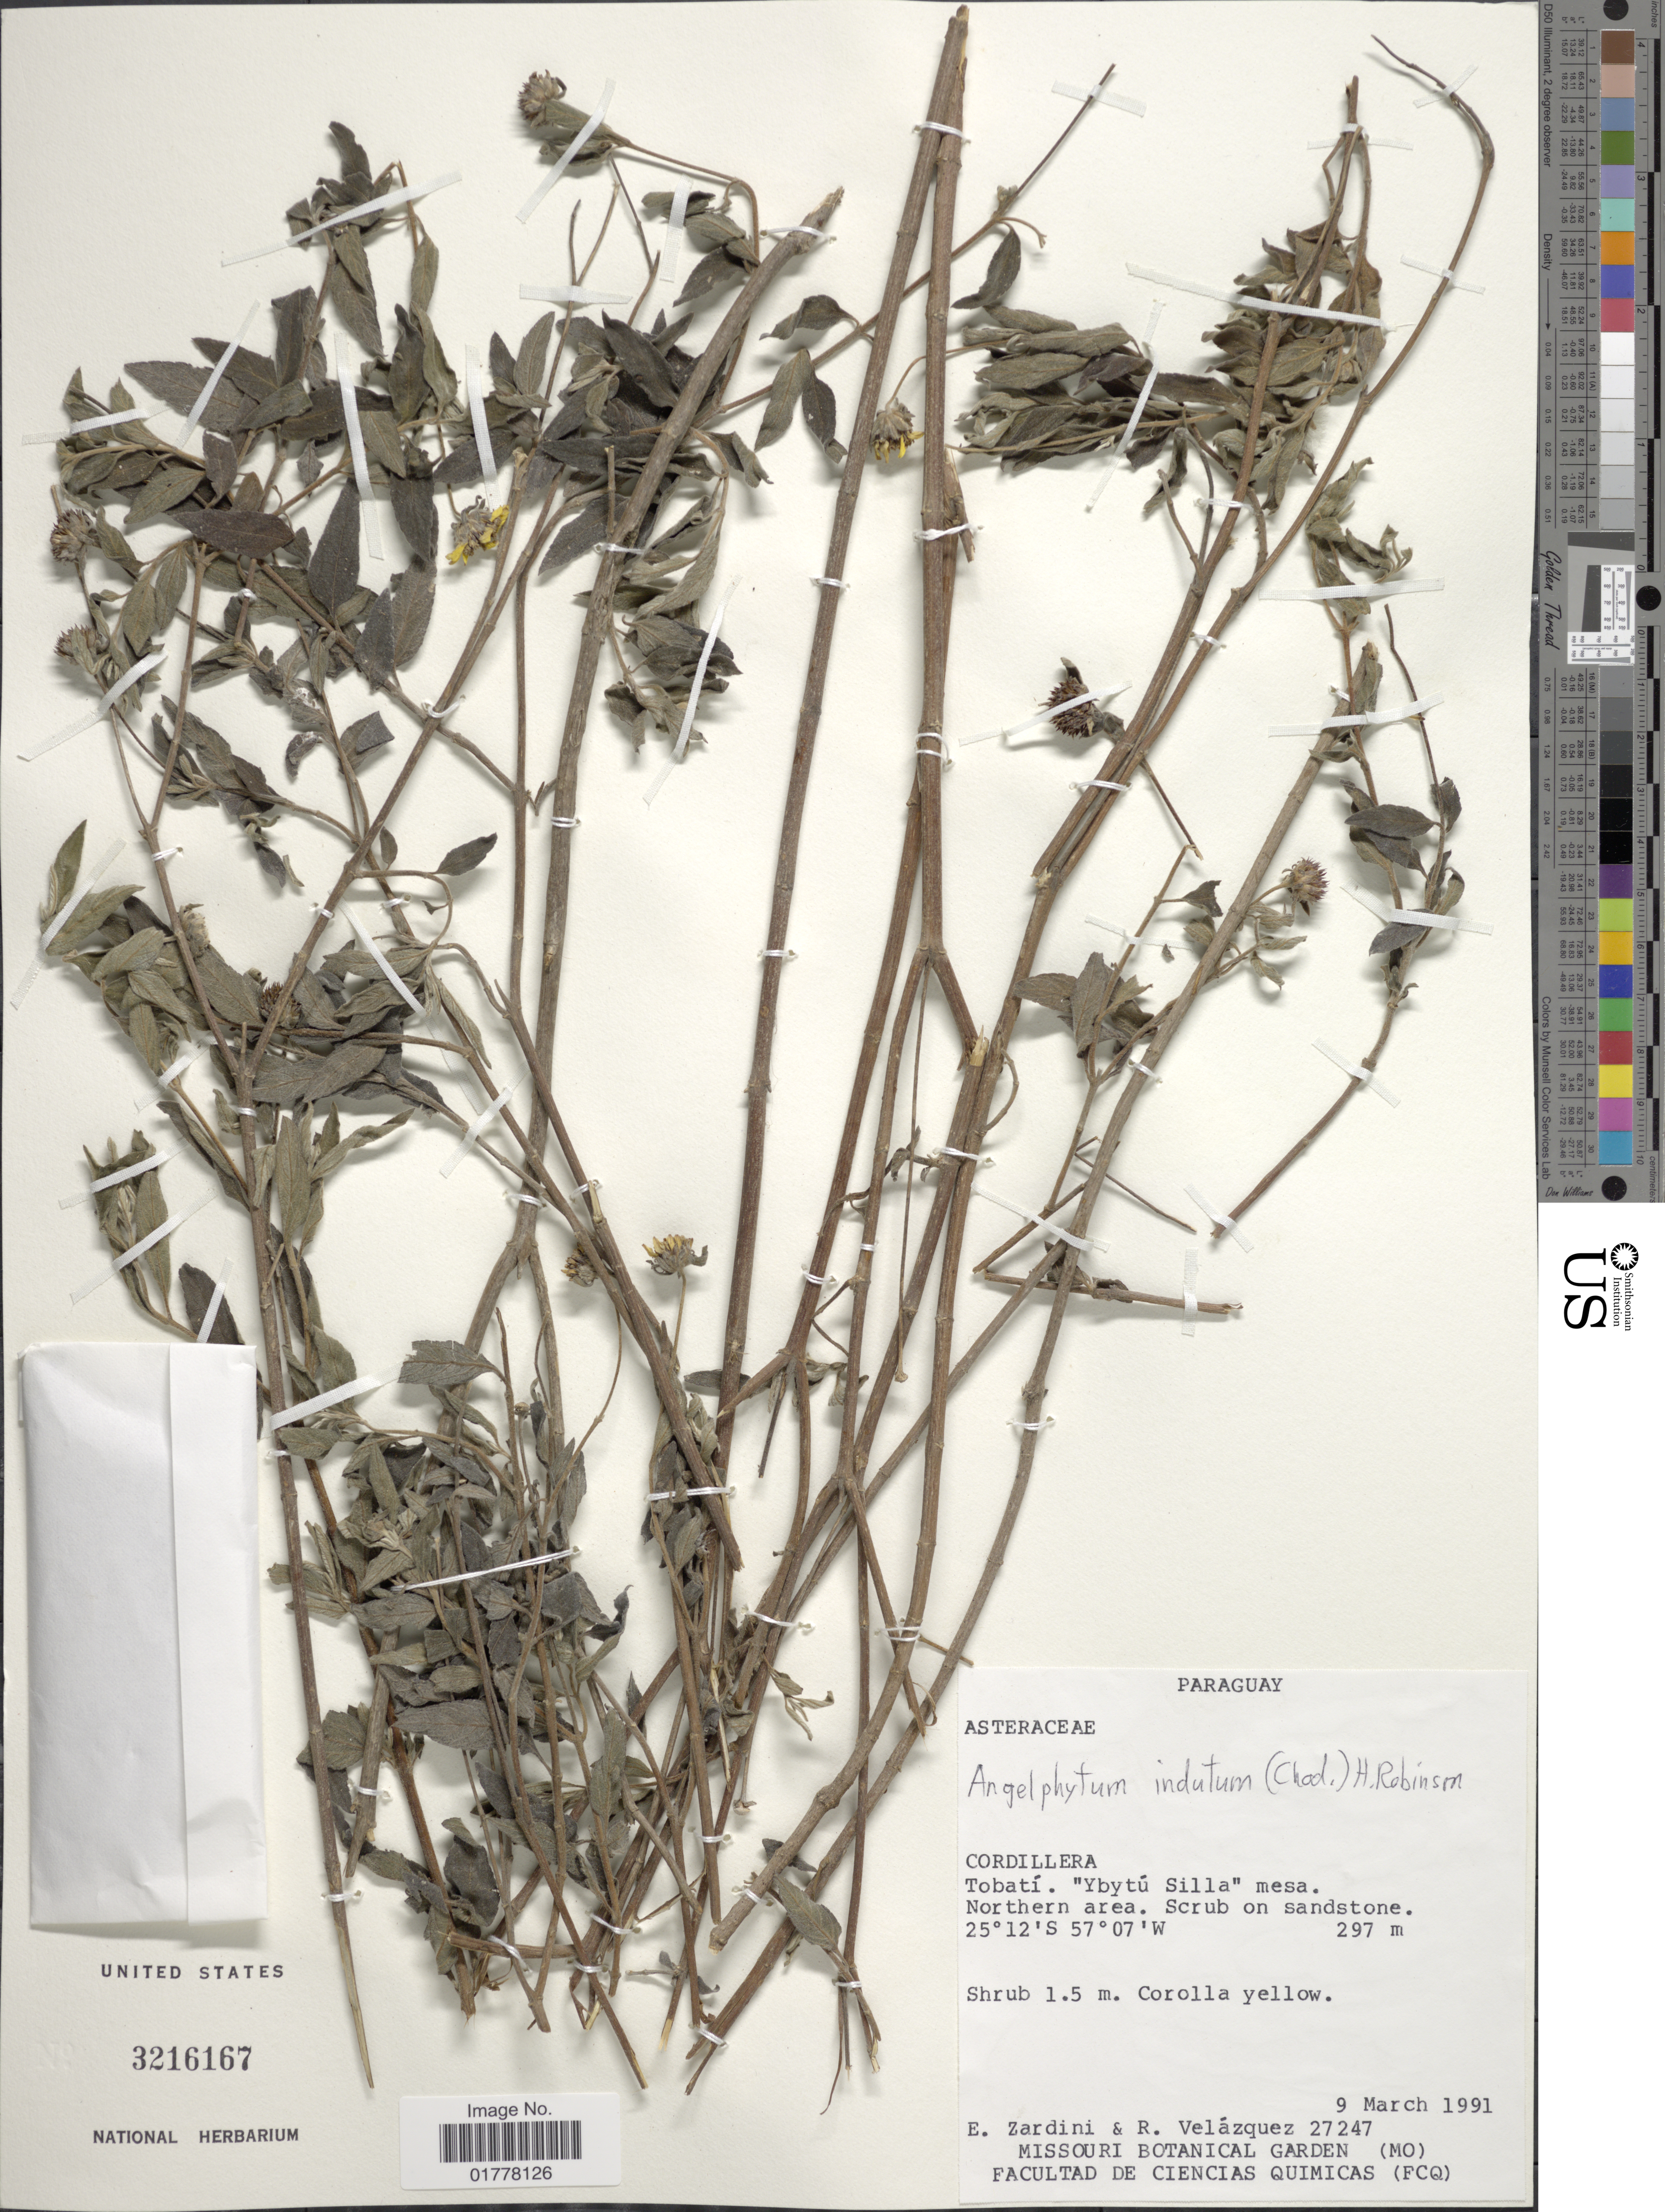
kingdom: Plantae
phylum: Tracheophyta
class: Magnoliopsida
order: Asterales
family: Asteraceae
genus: Angelphytum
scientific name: Angelphytum indutum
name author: (Chodat) H. Rob.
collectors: E. M. Zardini & R. Velázquez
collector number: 27247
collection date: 1991-03-09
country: Paraguay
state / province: Cordillera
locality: Cordillera. Tobatí. "Ybytú Silla" mesa. Northern area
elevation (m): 297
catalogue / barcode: US 3216167